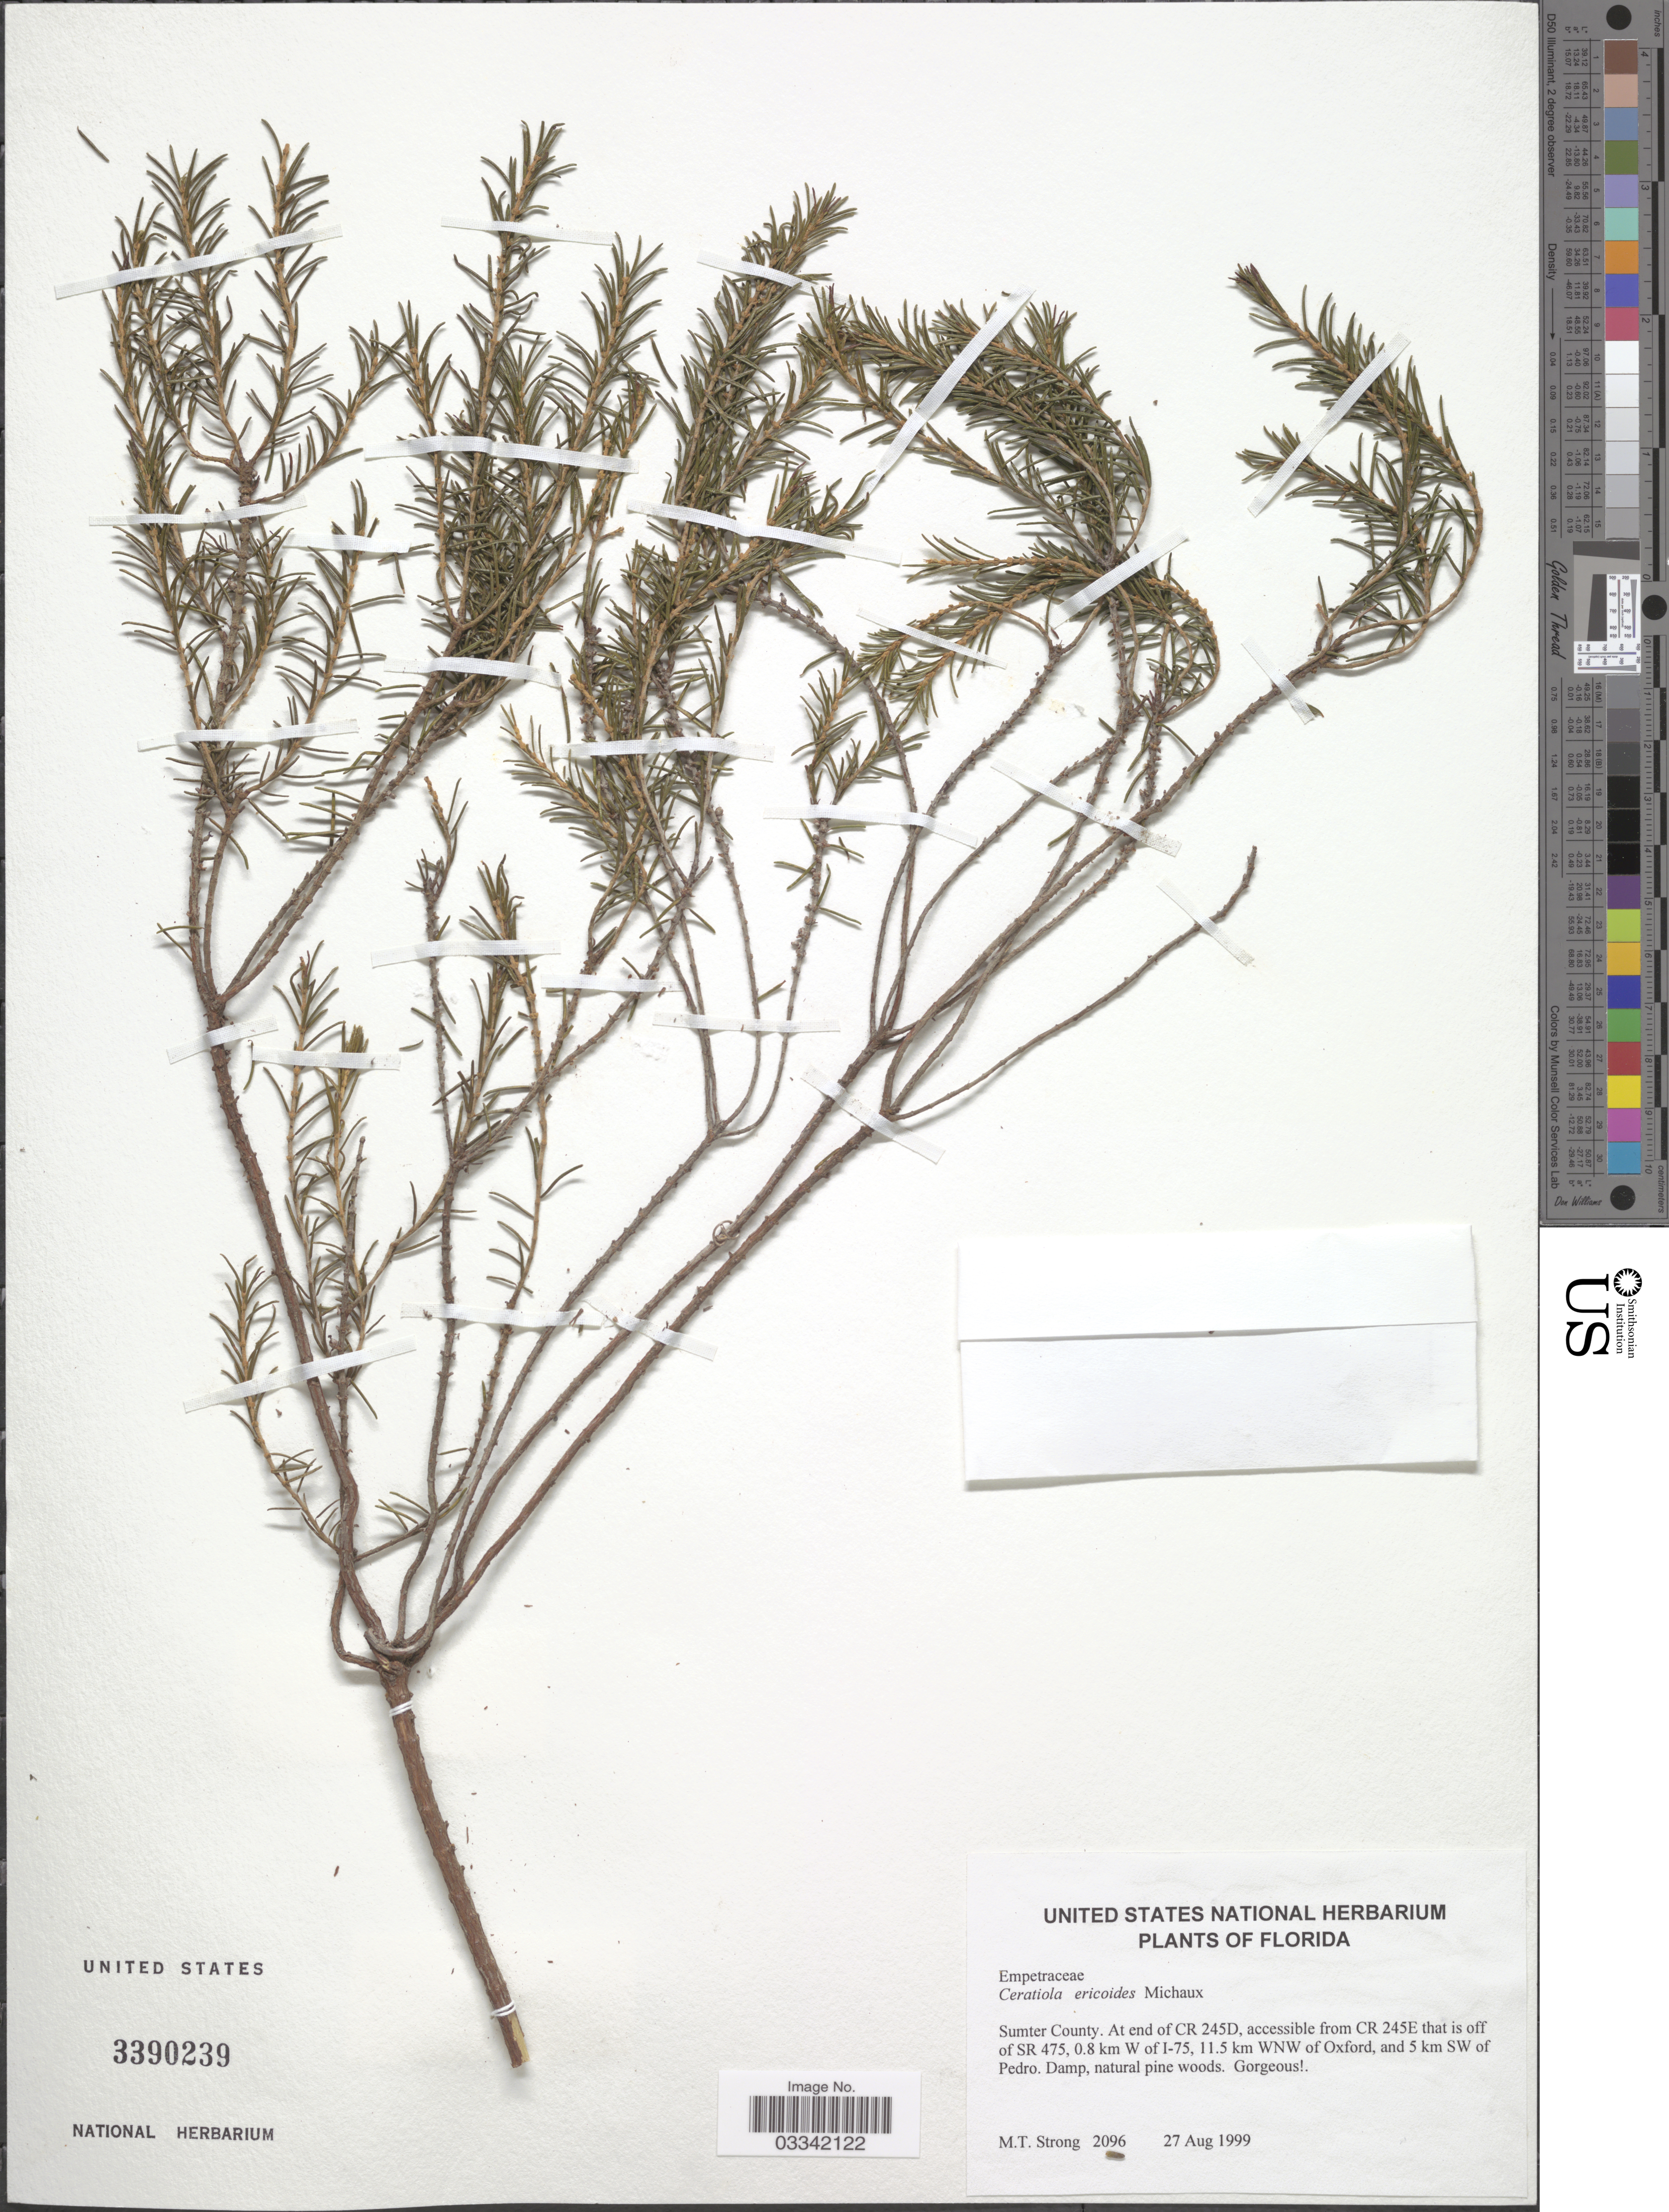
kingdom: Plantae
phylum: Tracheophyta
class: Magnoliopsida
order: Ericales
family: Ericaceae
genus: Ceratiola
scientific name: Ceratiola ericoides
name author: Michx.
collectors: M. T. Strong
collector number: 2096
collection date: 1999-08-27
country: United States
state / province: Florida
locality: Sumter County: At end of CR 245D, accessible from CR 245E that is off of SR 475, 0.8 km W of I-75, 11.5 km WNW of Oxford, and 5 km SW of Pedro.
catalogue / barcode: US 3390239